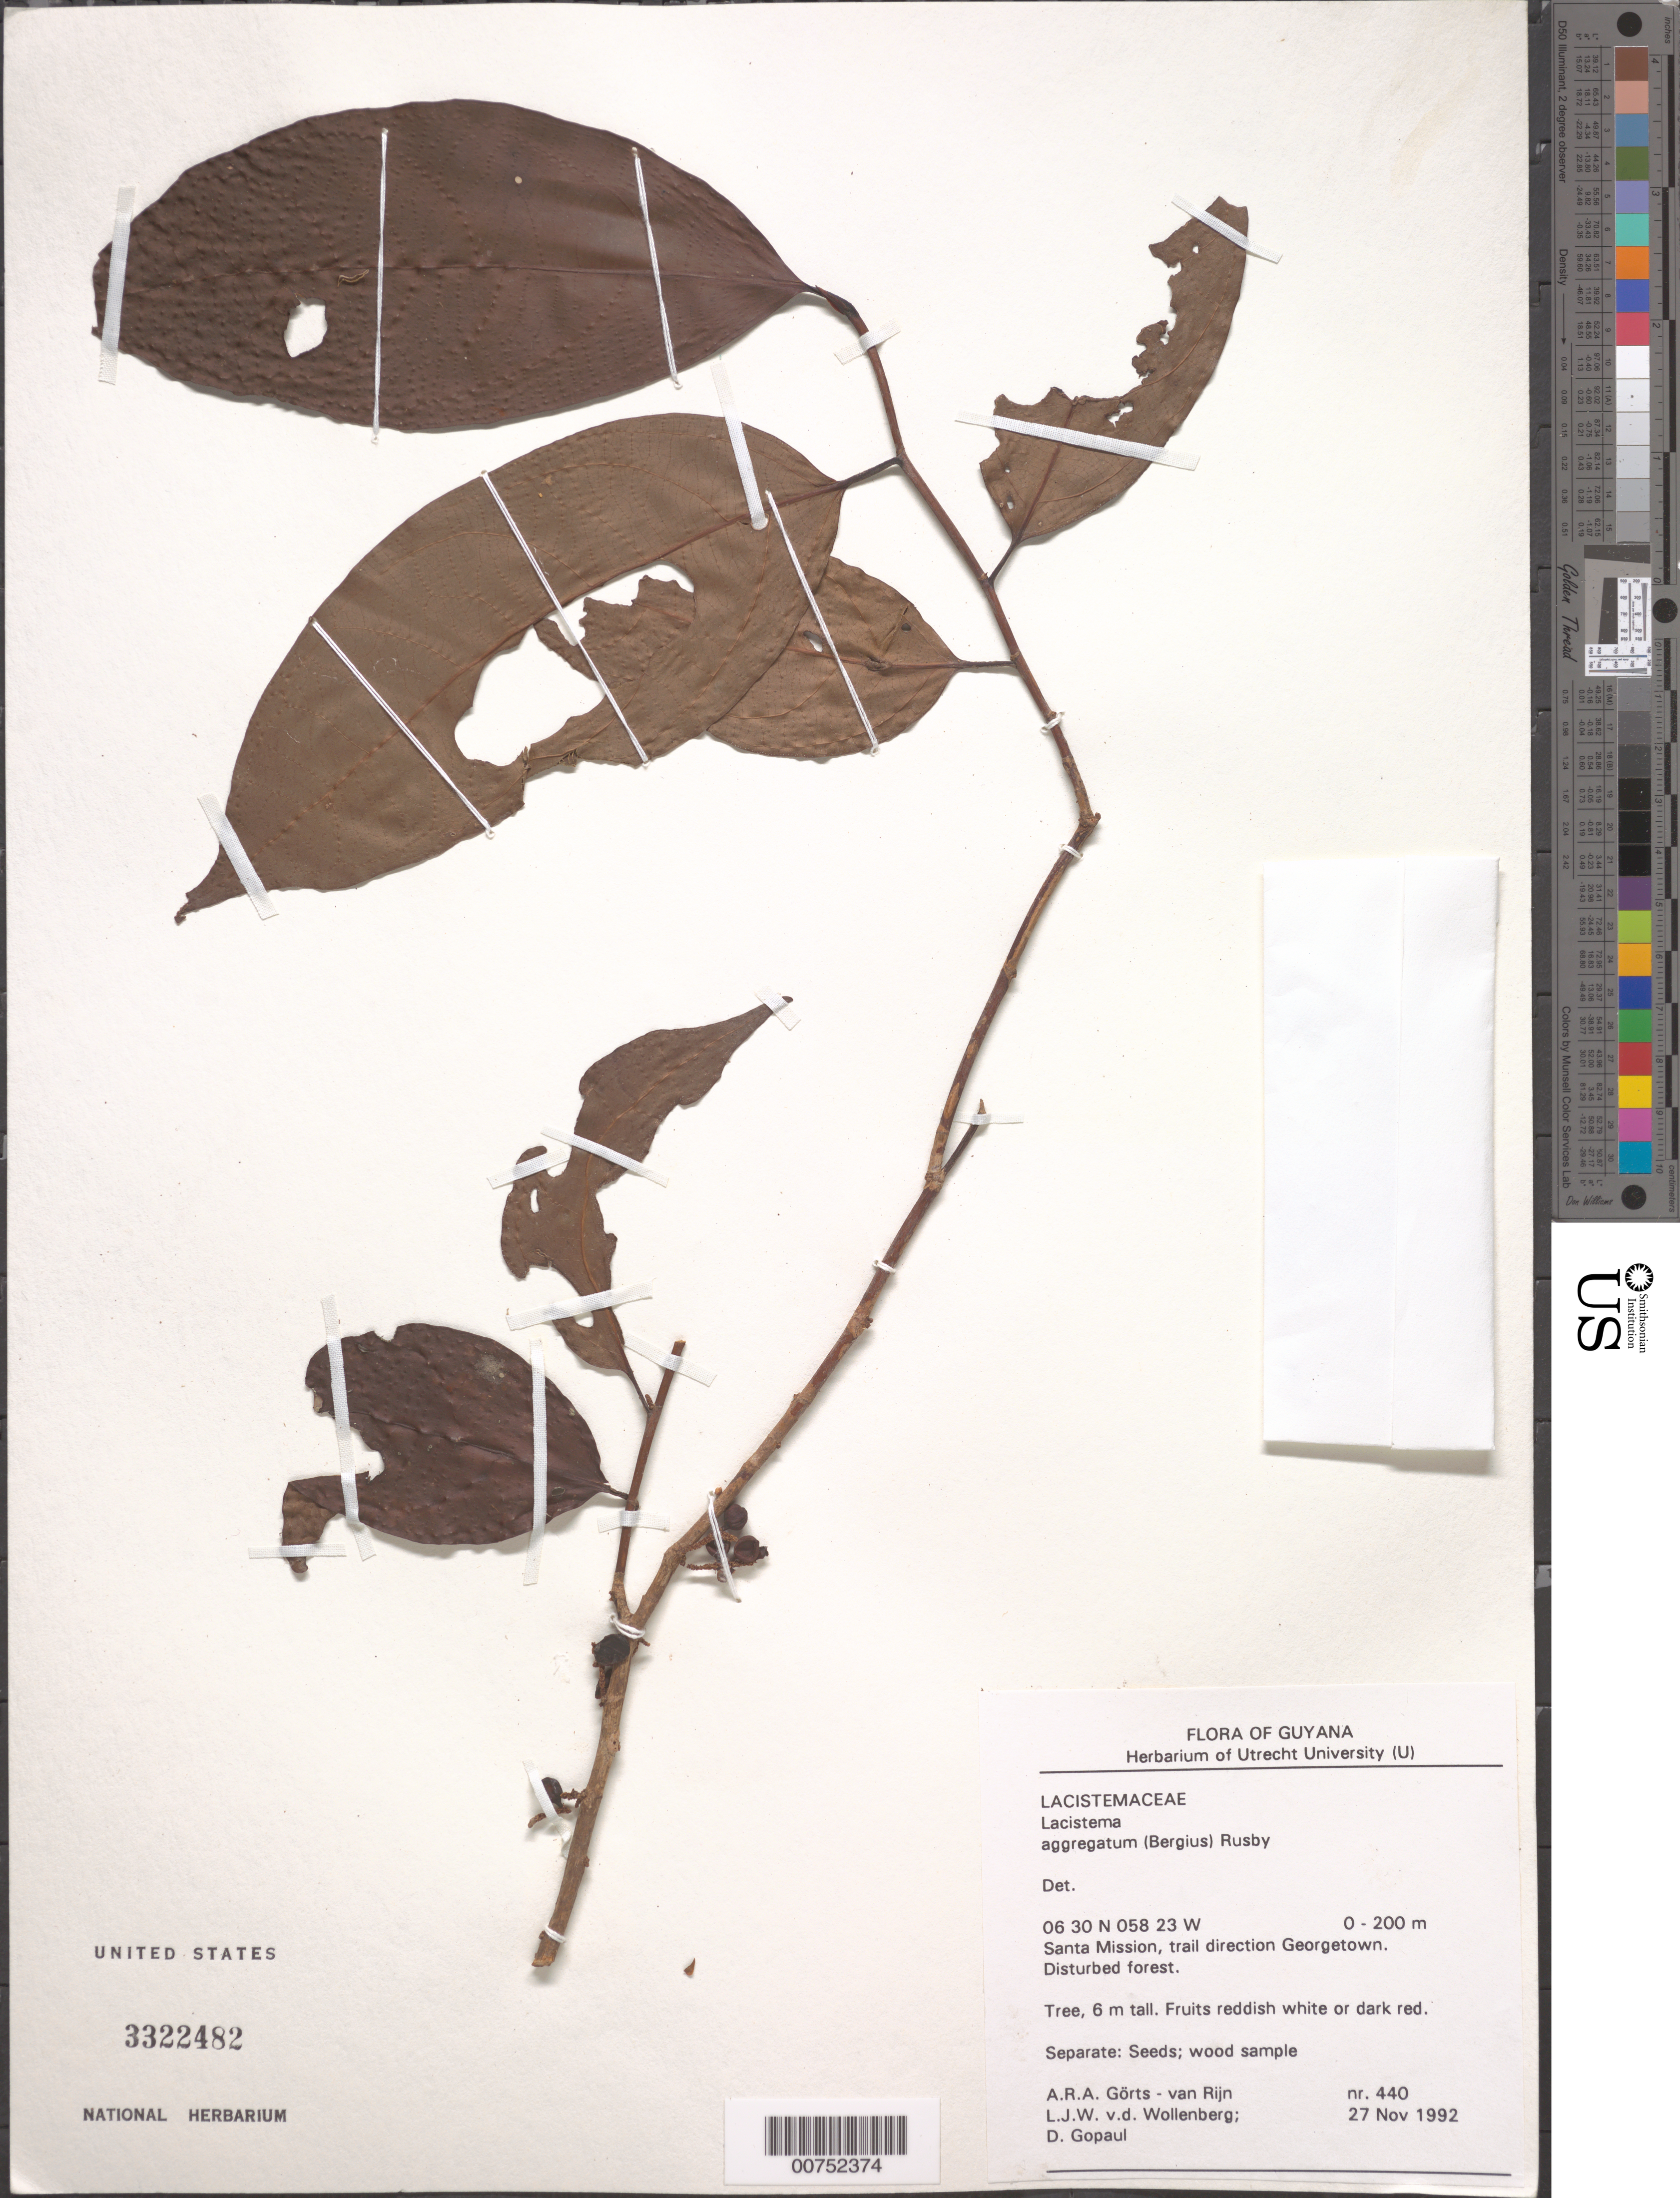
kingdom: Plantae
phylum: Tracheophyta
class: Magnoliopsida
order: Malpighiales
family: Lacistemataceae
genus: Lacistema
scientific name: Lacistema aggregatum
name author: (P.J. Bergius) Rusby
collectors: A. .R. A. Görts-van Rijn, J. Brandbyge, L. van der Wollenberg & D. Gopaul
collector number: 440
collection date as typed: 27-Nov-92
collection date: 1992-11-27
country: Guyana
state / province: Demerara-Mahaica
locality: Santa Mission, trail toward Georgetown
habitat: Disturbed forest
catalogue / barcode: US 3322482